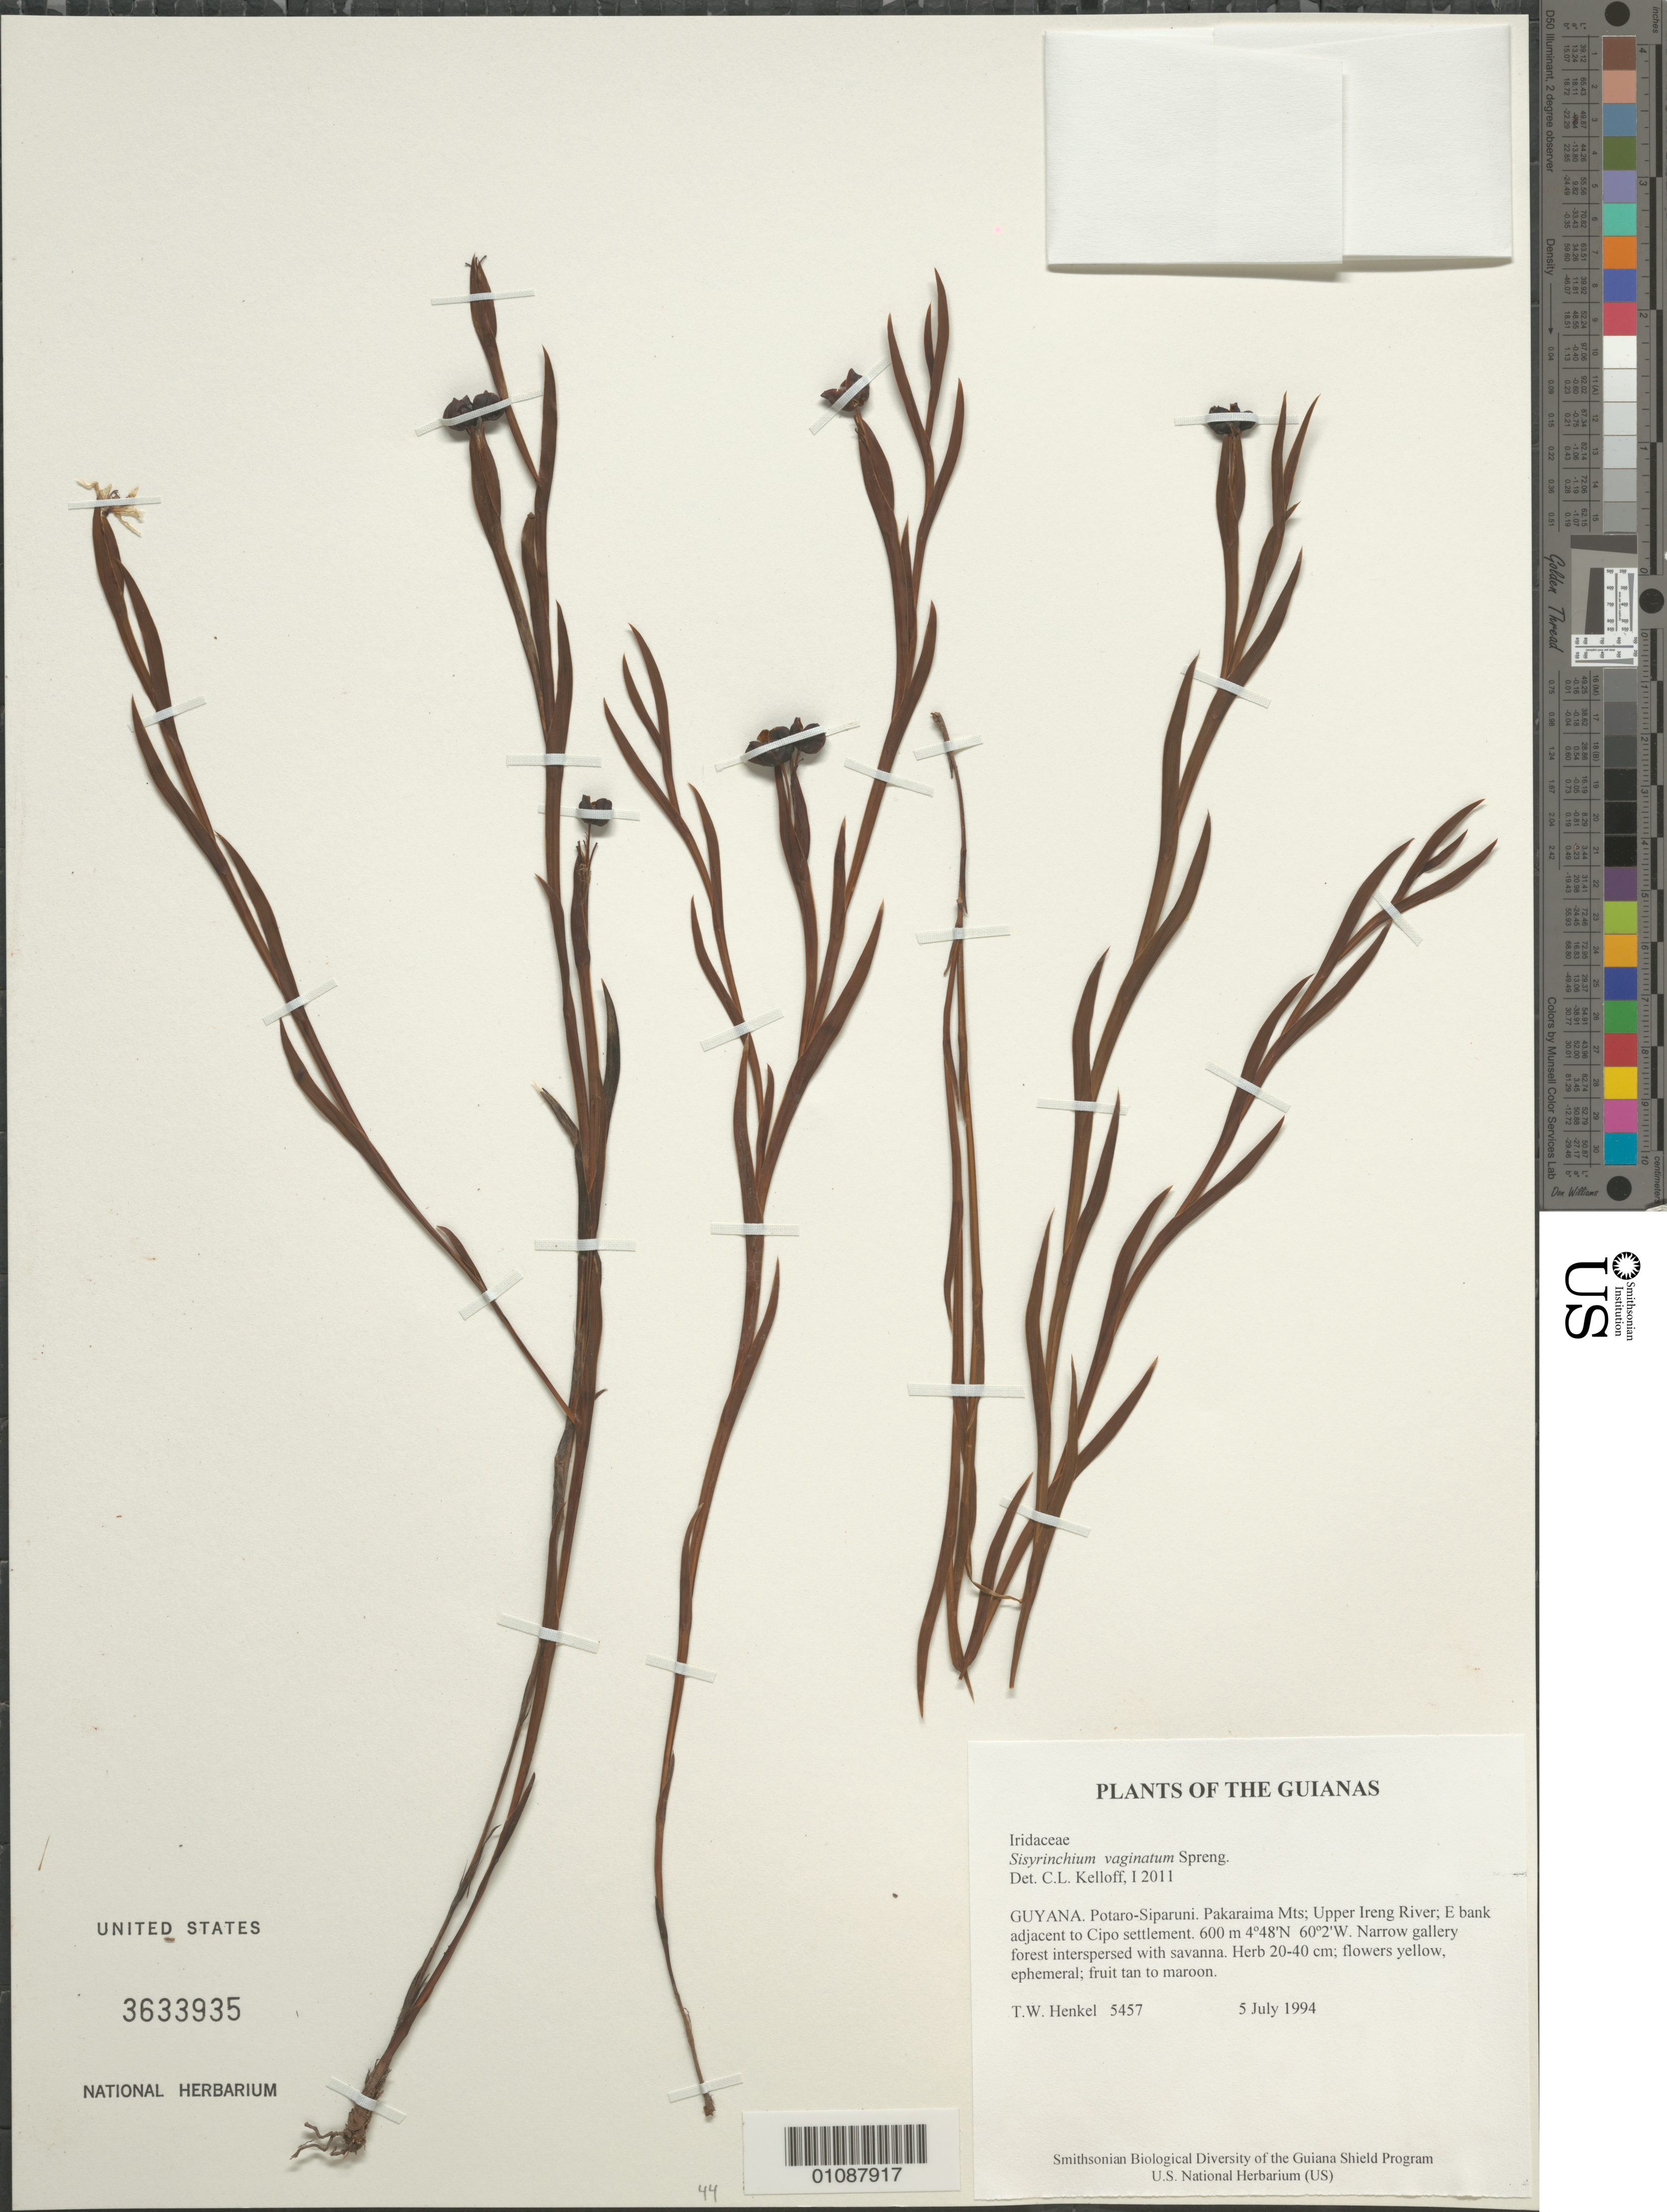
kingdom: Plantae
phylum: Tracheophyta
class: Liliopsida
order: Asparagales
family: Iridaceae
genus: Sisyrinchium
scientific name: Sisyrinchium vaginatum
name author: Spreng.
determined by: Kelloff, Carol L., (US), Smithsonian Institution - National Museum of Natural History (UNITED STATES)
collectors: T. Henkel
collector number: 5457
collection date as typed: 5 July 1994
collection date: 1994-07-05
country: Guyana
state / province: Potaro-Siparuni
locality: Pakaraima Mts; Upper Ireng River; E bank adjacent to Cipo settlement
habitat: Narrow gallery forest interspersed with savanna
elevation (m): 600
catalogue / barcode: US 3633935